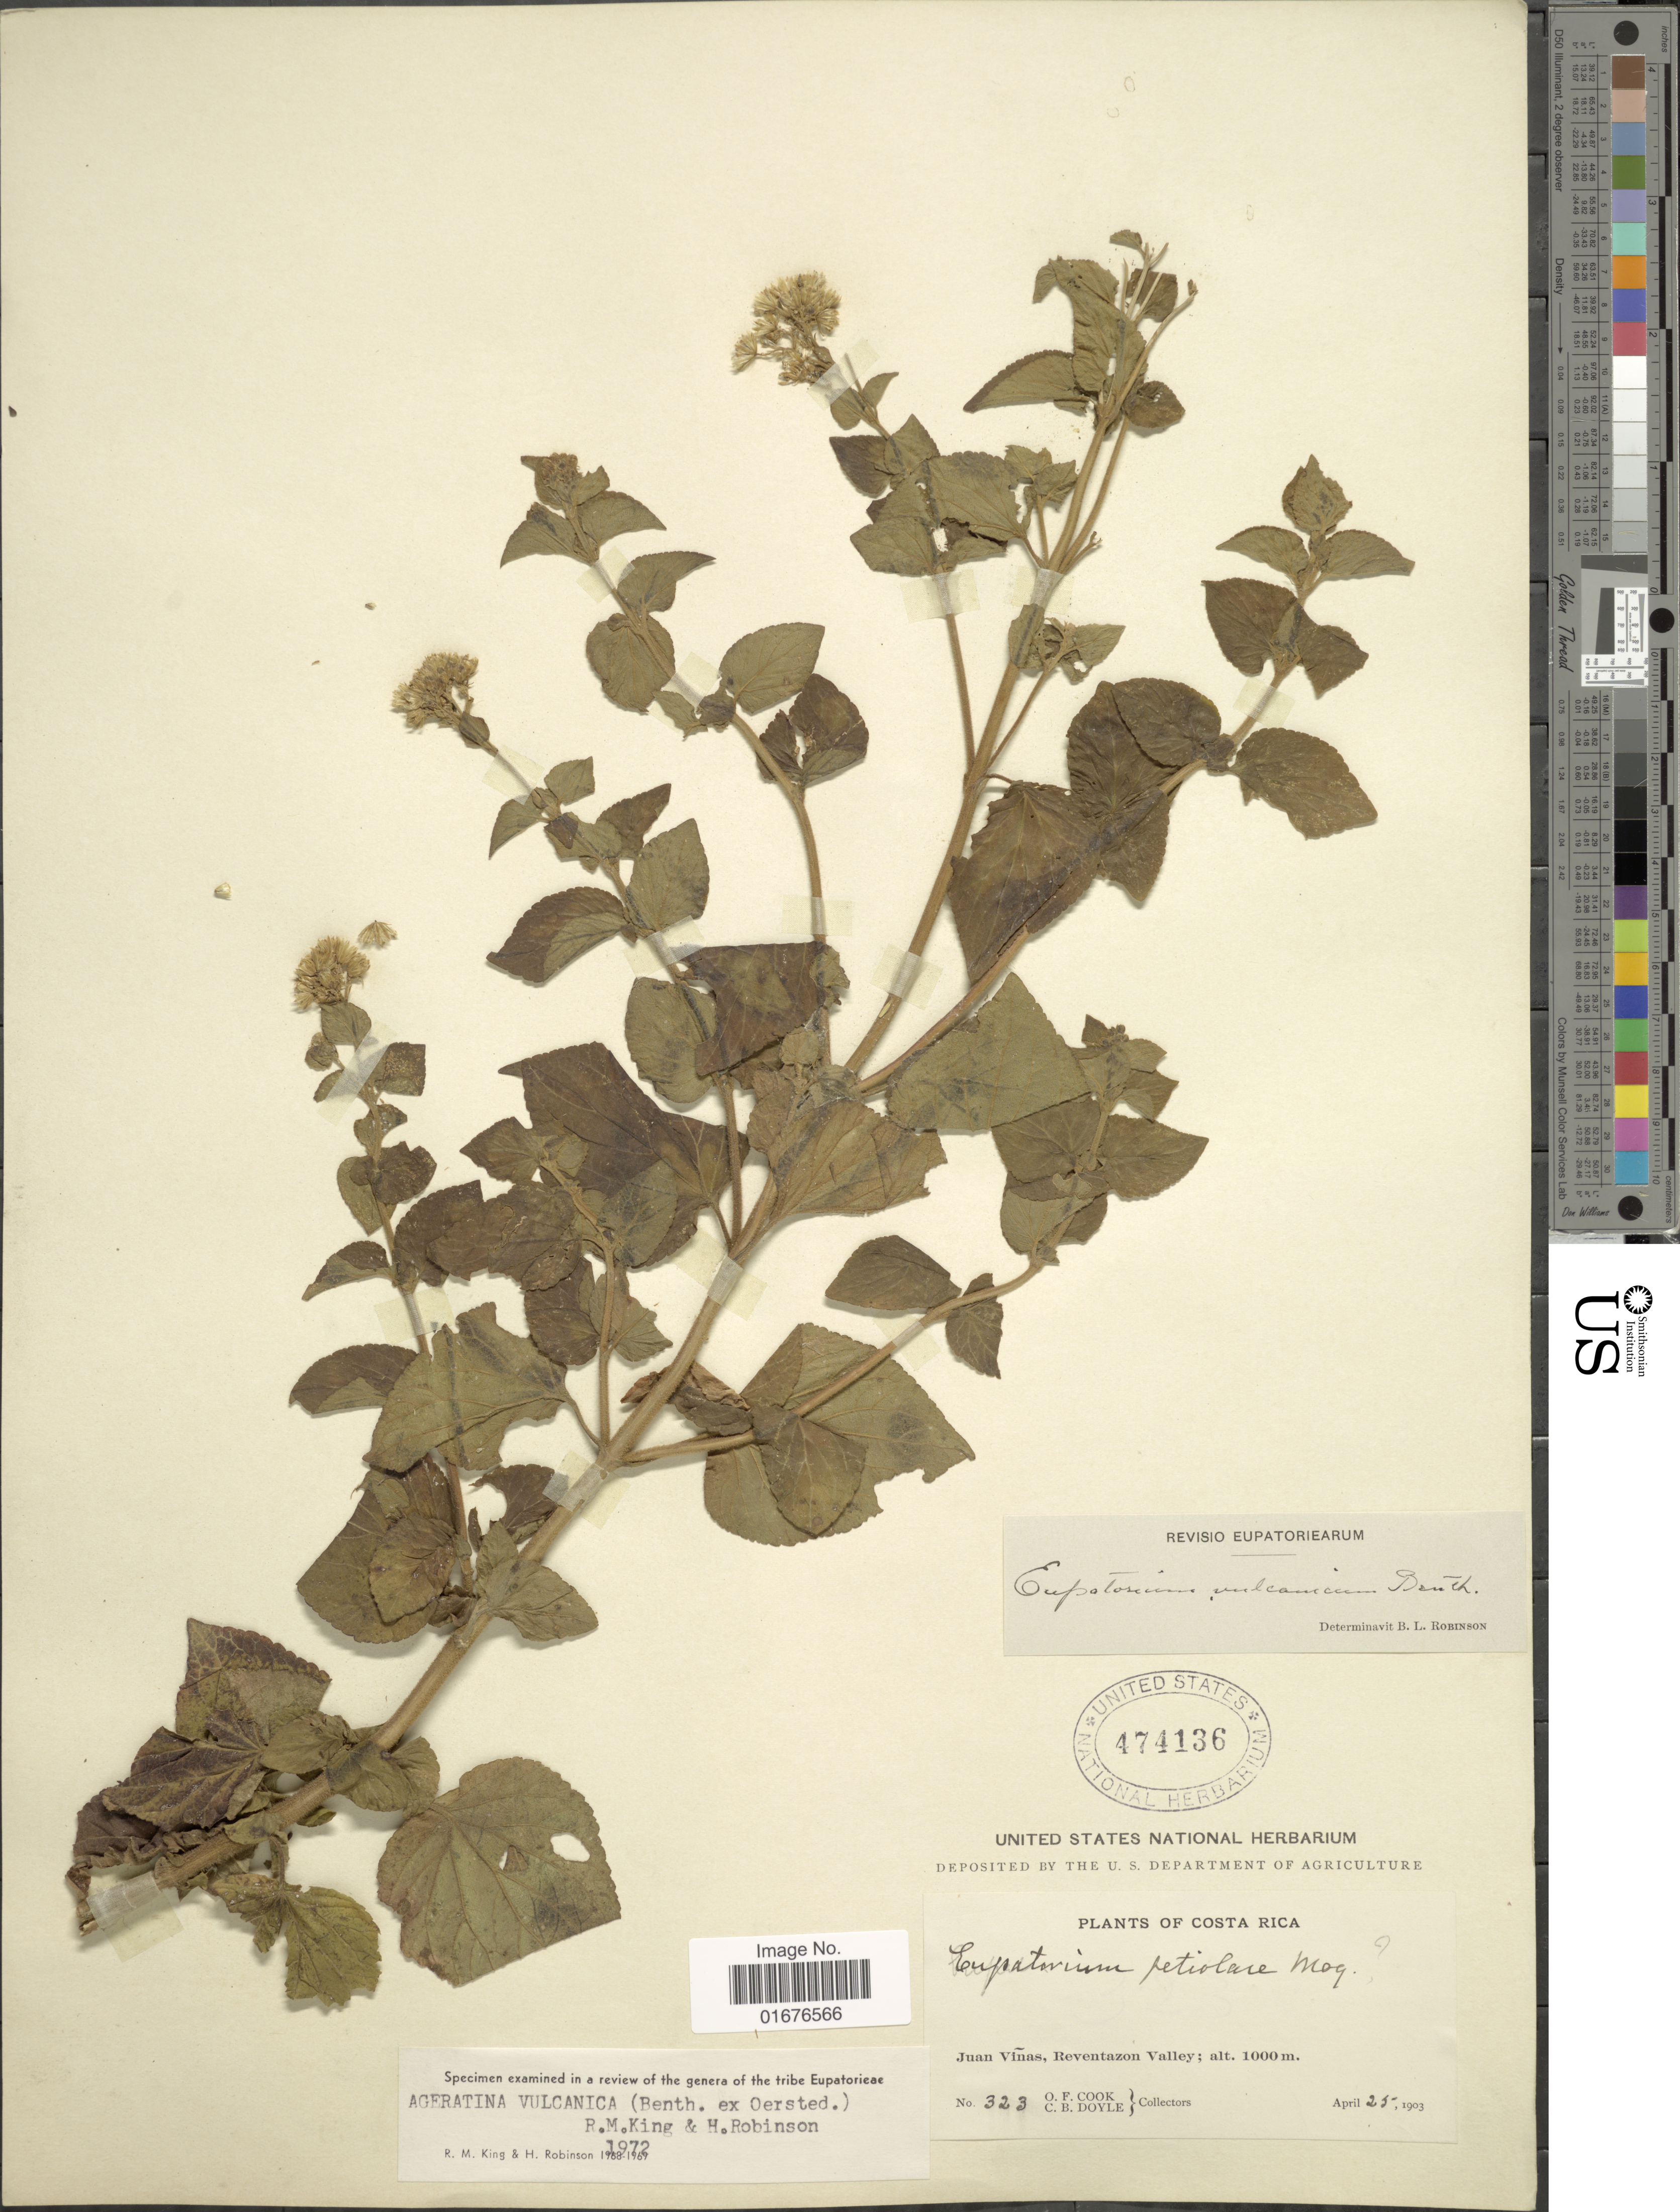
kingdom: Plantae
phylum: Tracheophyta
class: Magnoliopsida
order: Asterales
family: Asteraceae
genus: Ageratina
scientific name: Ageratina pichinchensis var. bustamenta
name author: (DC.) R.M. King & H. Rob.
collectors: O. F. Cook & C. Doyle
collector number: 323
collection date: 1903-04-25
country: Costa Rica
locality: Juan Viñas, Reventazon Valley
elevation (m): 1000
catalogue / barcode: US 474136